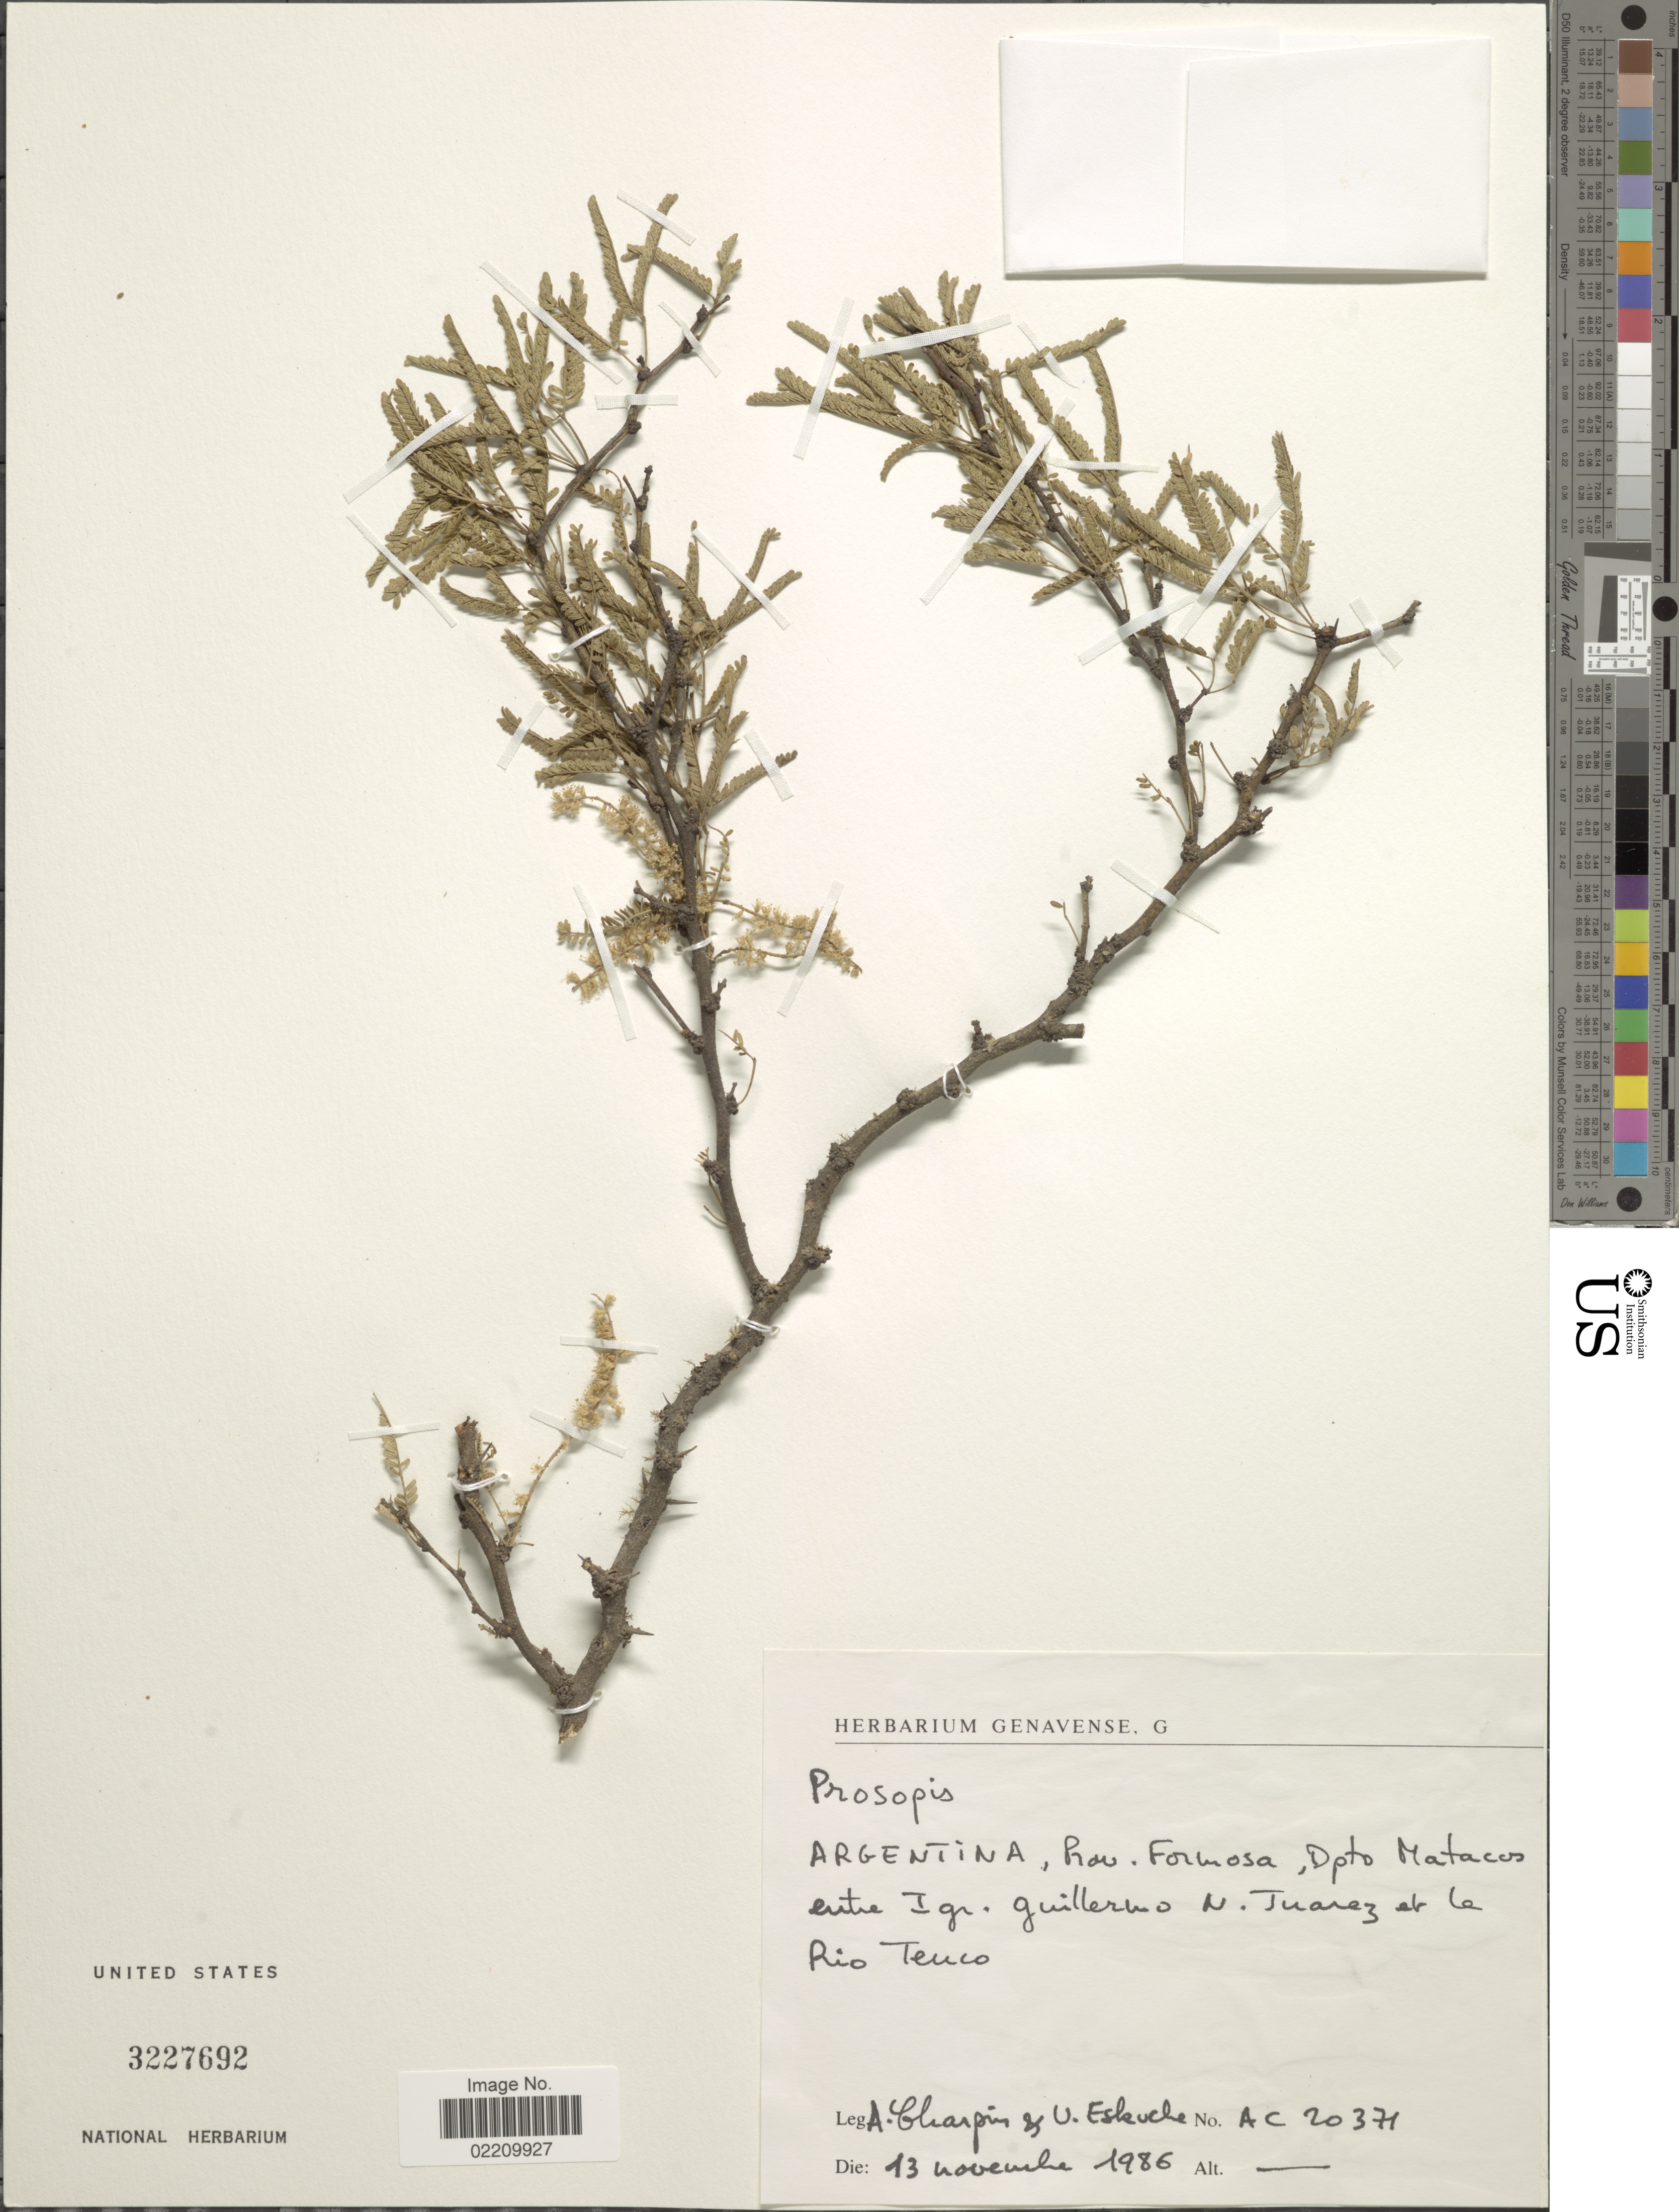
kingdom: Plantae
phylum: Tracheophyta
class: Magnoliopsida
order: Fabales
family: Fabaceae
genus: Neltuma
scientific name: Neltuma sp.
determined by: Strong, Mark T., (BOT), Smithsonian Institution - National Museum of Natural History (UNITED STATES)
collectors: A. Charpin & U. Eskuche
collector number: ac20371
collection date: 1986-11-13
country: Argentina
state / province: Formosa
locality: Dpto Matacos entre Igr. Guillermo N. Juarez et le Rio Teuco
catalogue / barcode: US 3227692